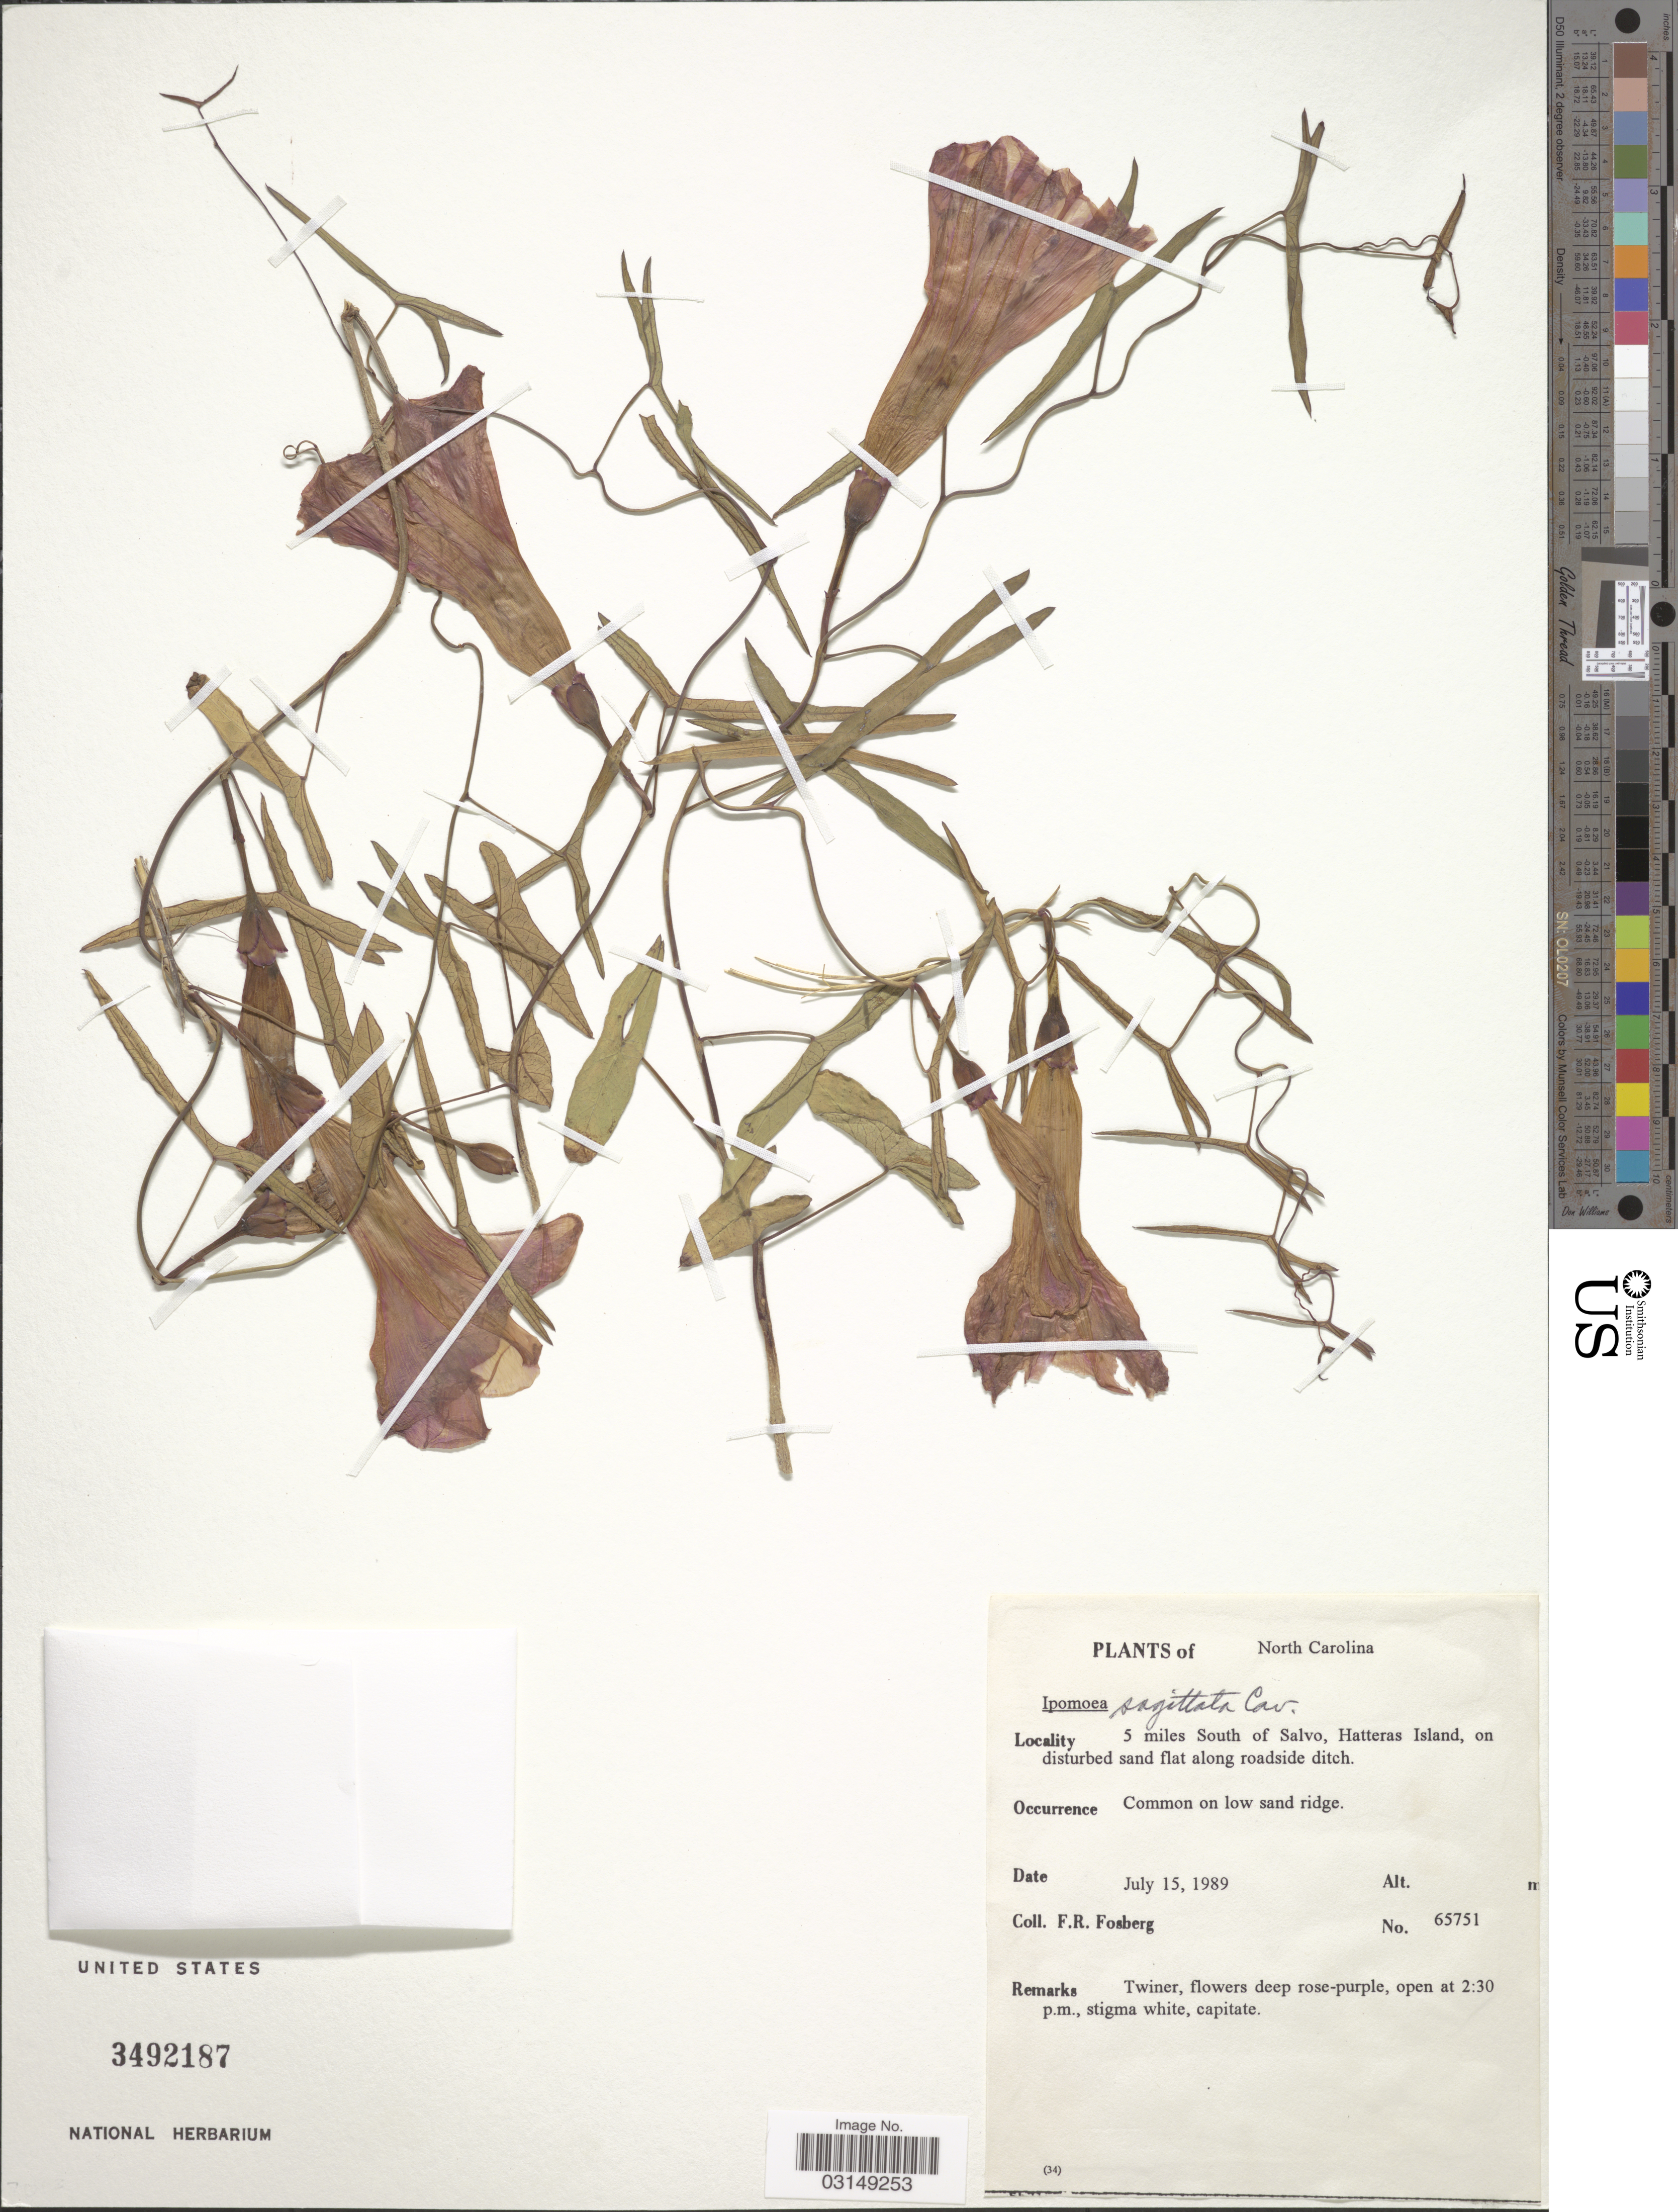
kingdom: Plantae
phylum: Tracheophyta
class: Magnoliopsida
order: Solanales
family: Convolvulaceae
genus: Ipomoea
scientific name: Ipomoea sagittata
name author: Poir.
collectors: F. R. Fosberg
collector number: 65751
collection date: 1989-07-15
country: United States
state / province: North Carolina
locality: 5 miles South of Salvo, Hatteras Island, on disturbed sand flat along roadside ditch.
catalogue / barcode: US 3492187